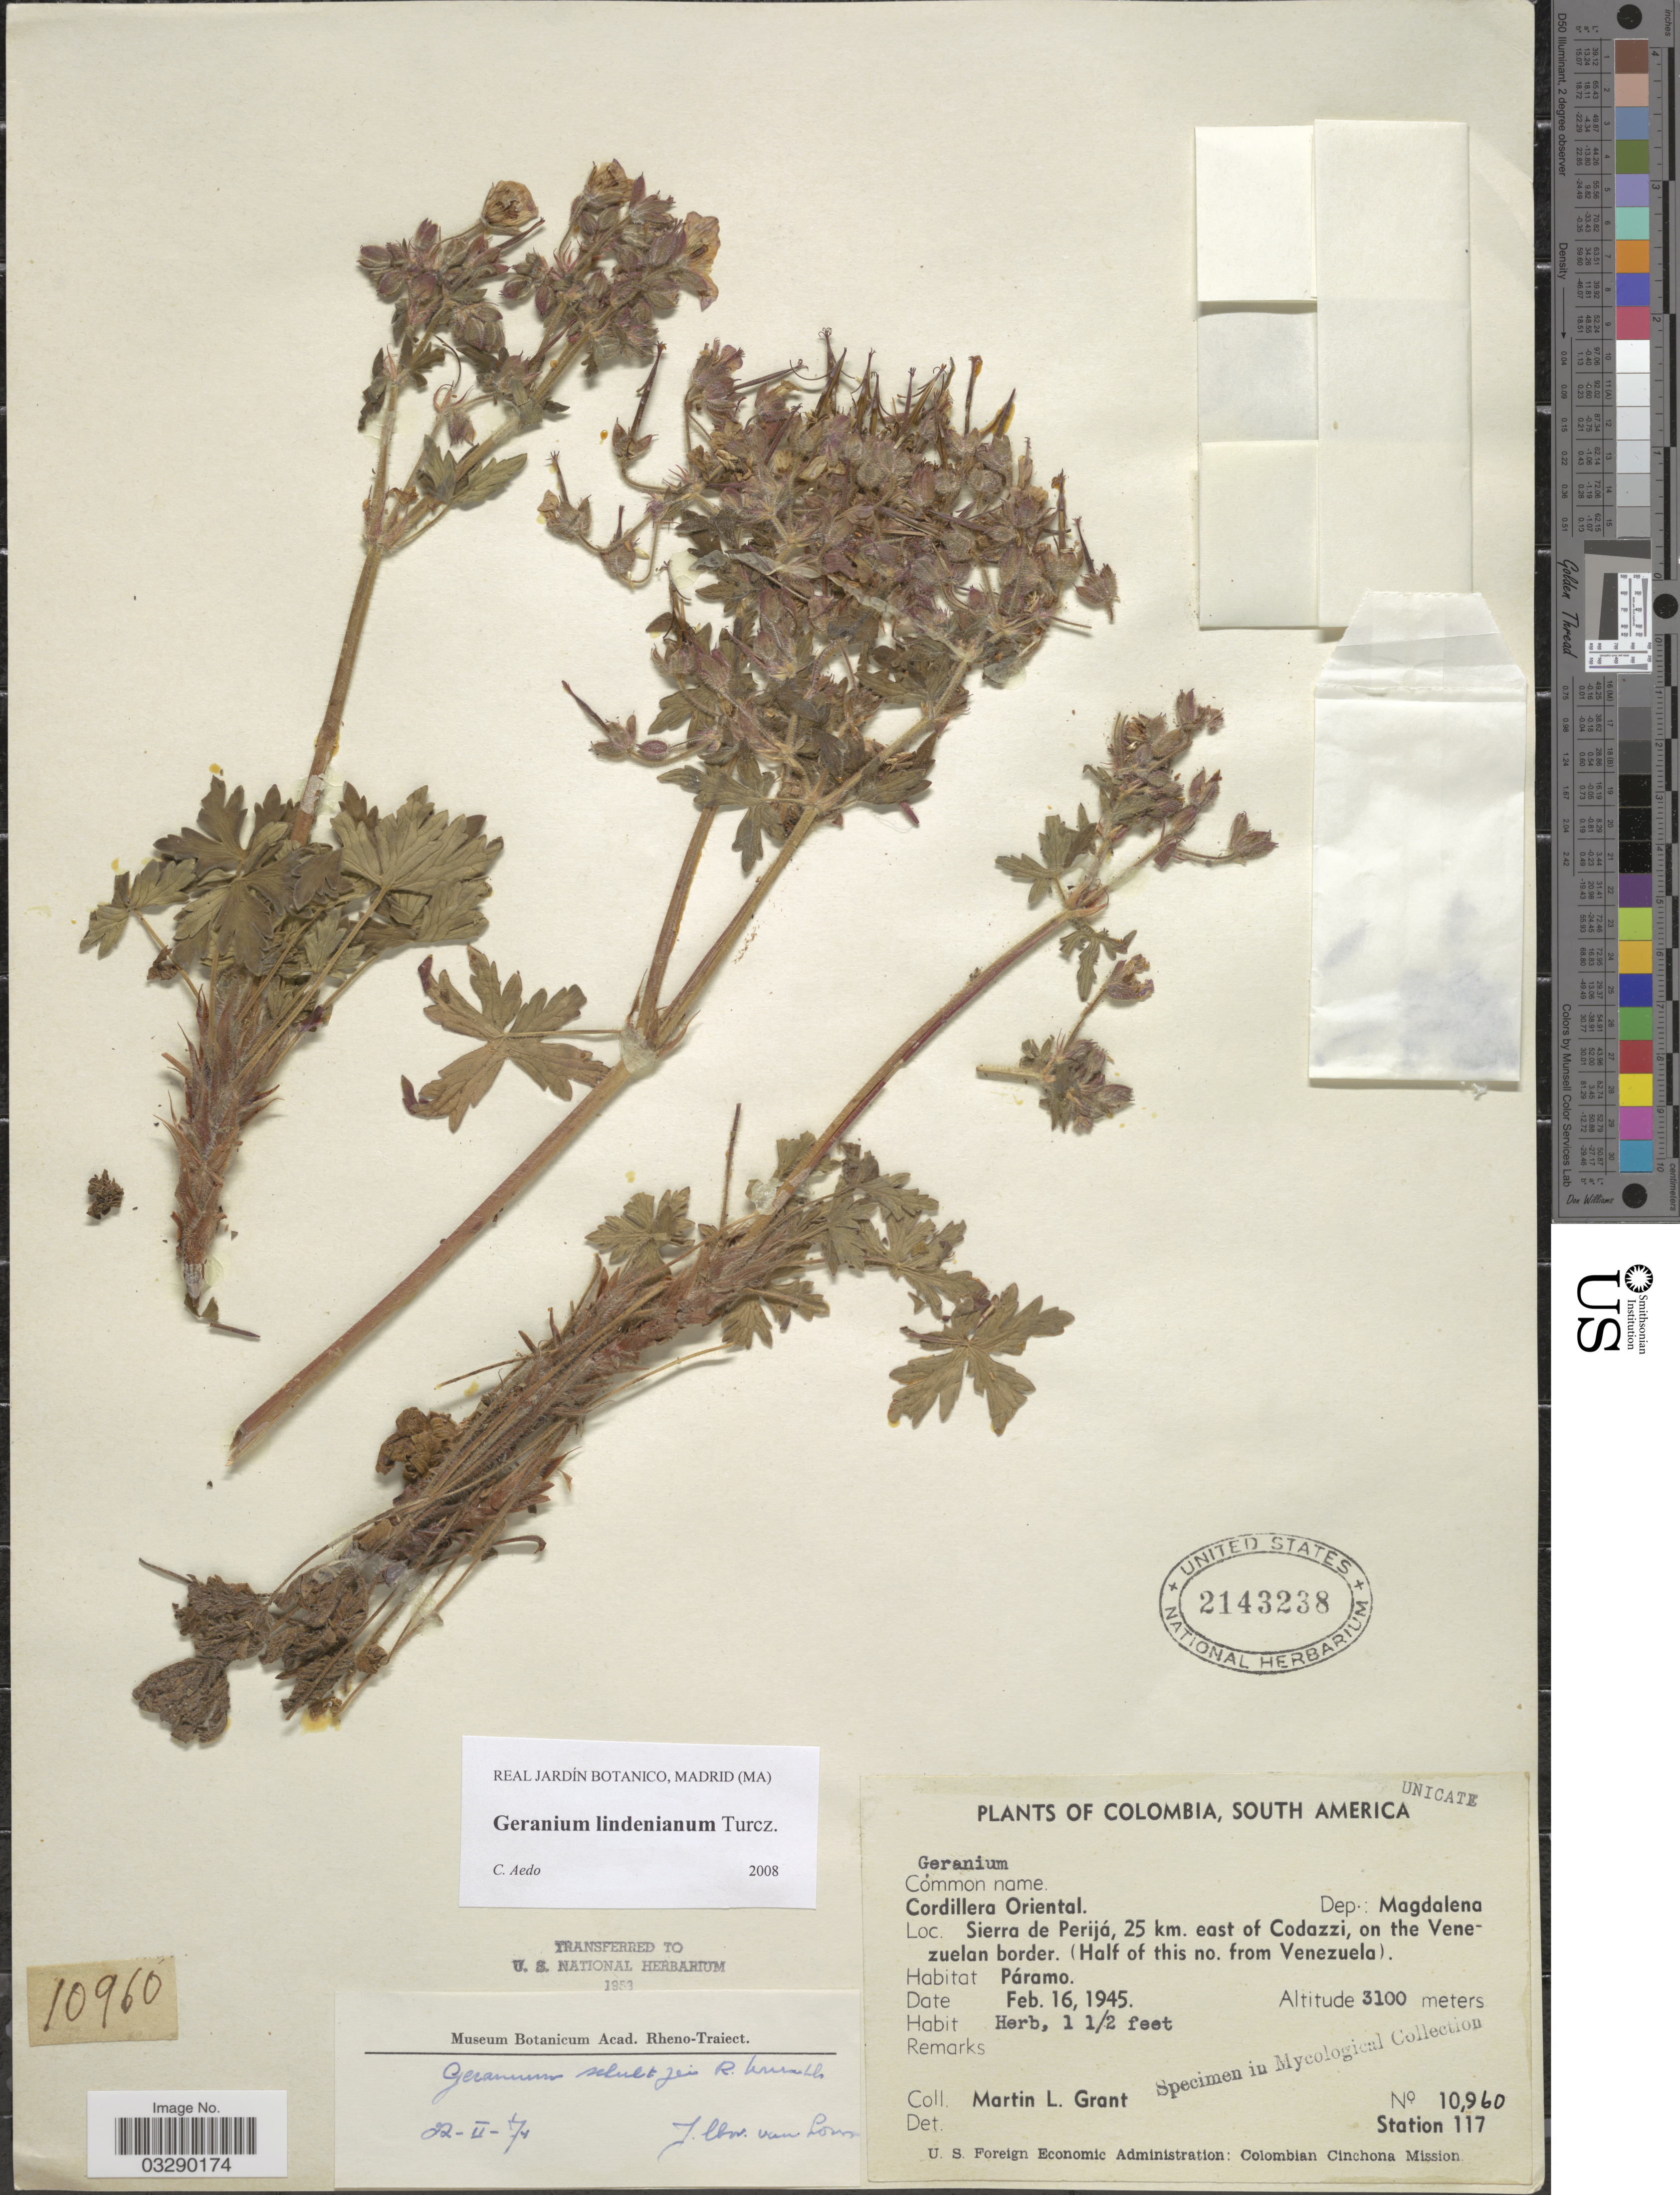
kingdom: Plantae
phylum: Tracheophyta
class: Magnoliopsida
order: Geraniales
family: Geraniaceae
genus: Geranium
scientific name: Geranium lindenianum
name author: Turcz.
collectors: M. L. Grant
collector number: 10960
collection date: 1945-02-16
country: Colombia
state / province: Magdalena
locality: Cordillera Oriental. Dep.: Magdalena. Sierra de Perijá, 25 km. east of Codazzi, on the Venezuelan border. (Half of this no. from Venezuela). Station [unsure placement] 117 [unsure placement].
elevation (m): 3100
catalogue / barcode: US 2143238